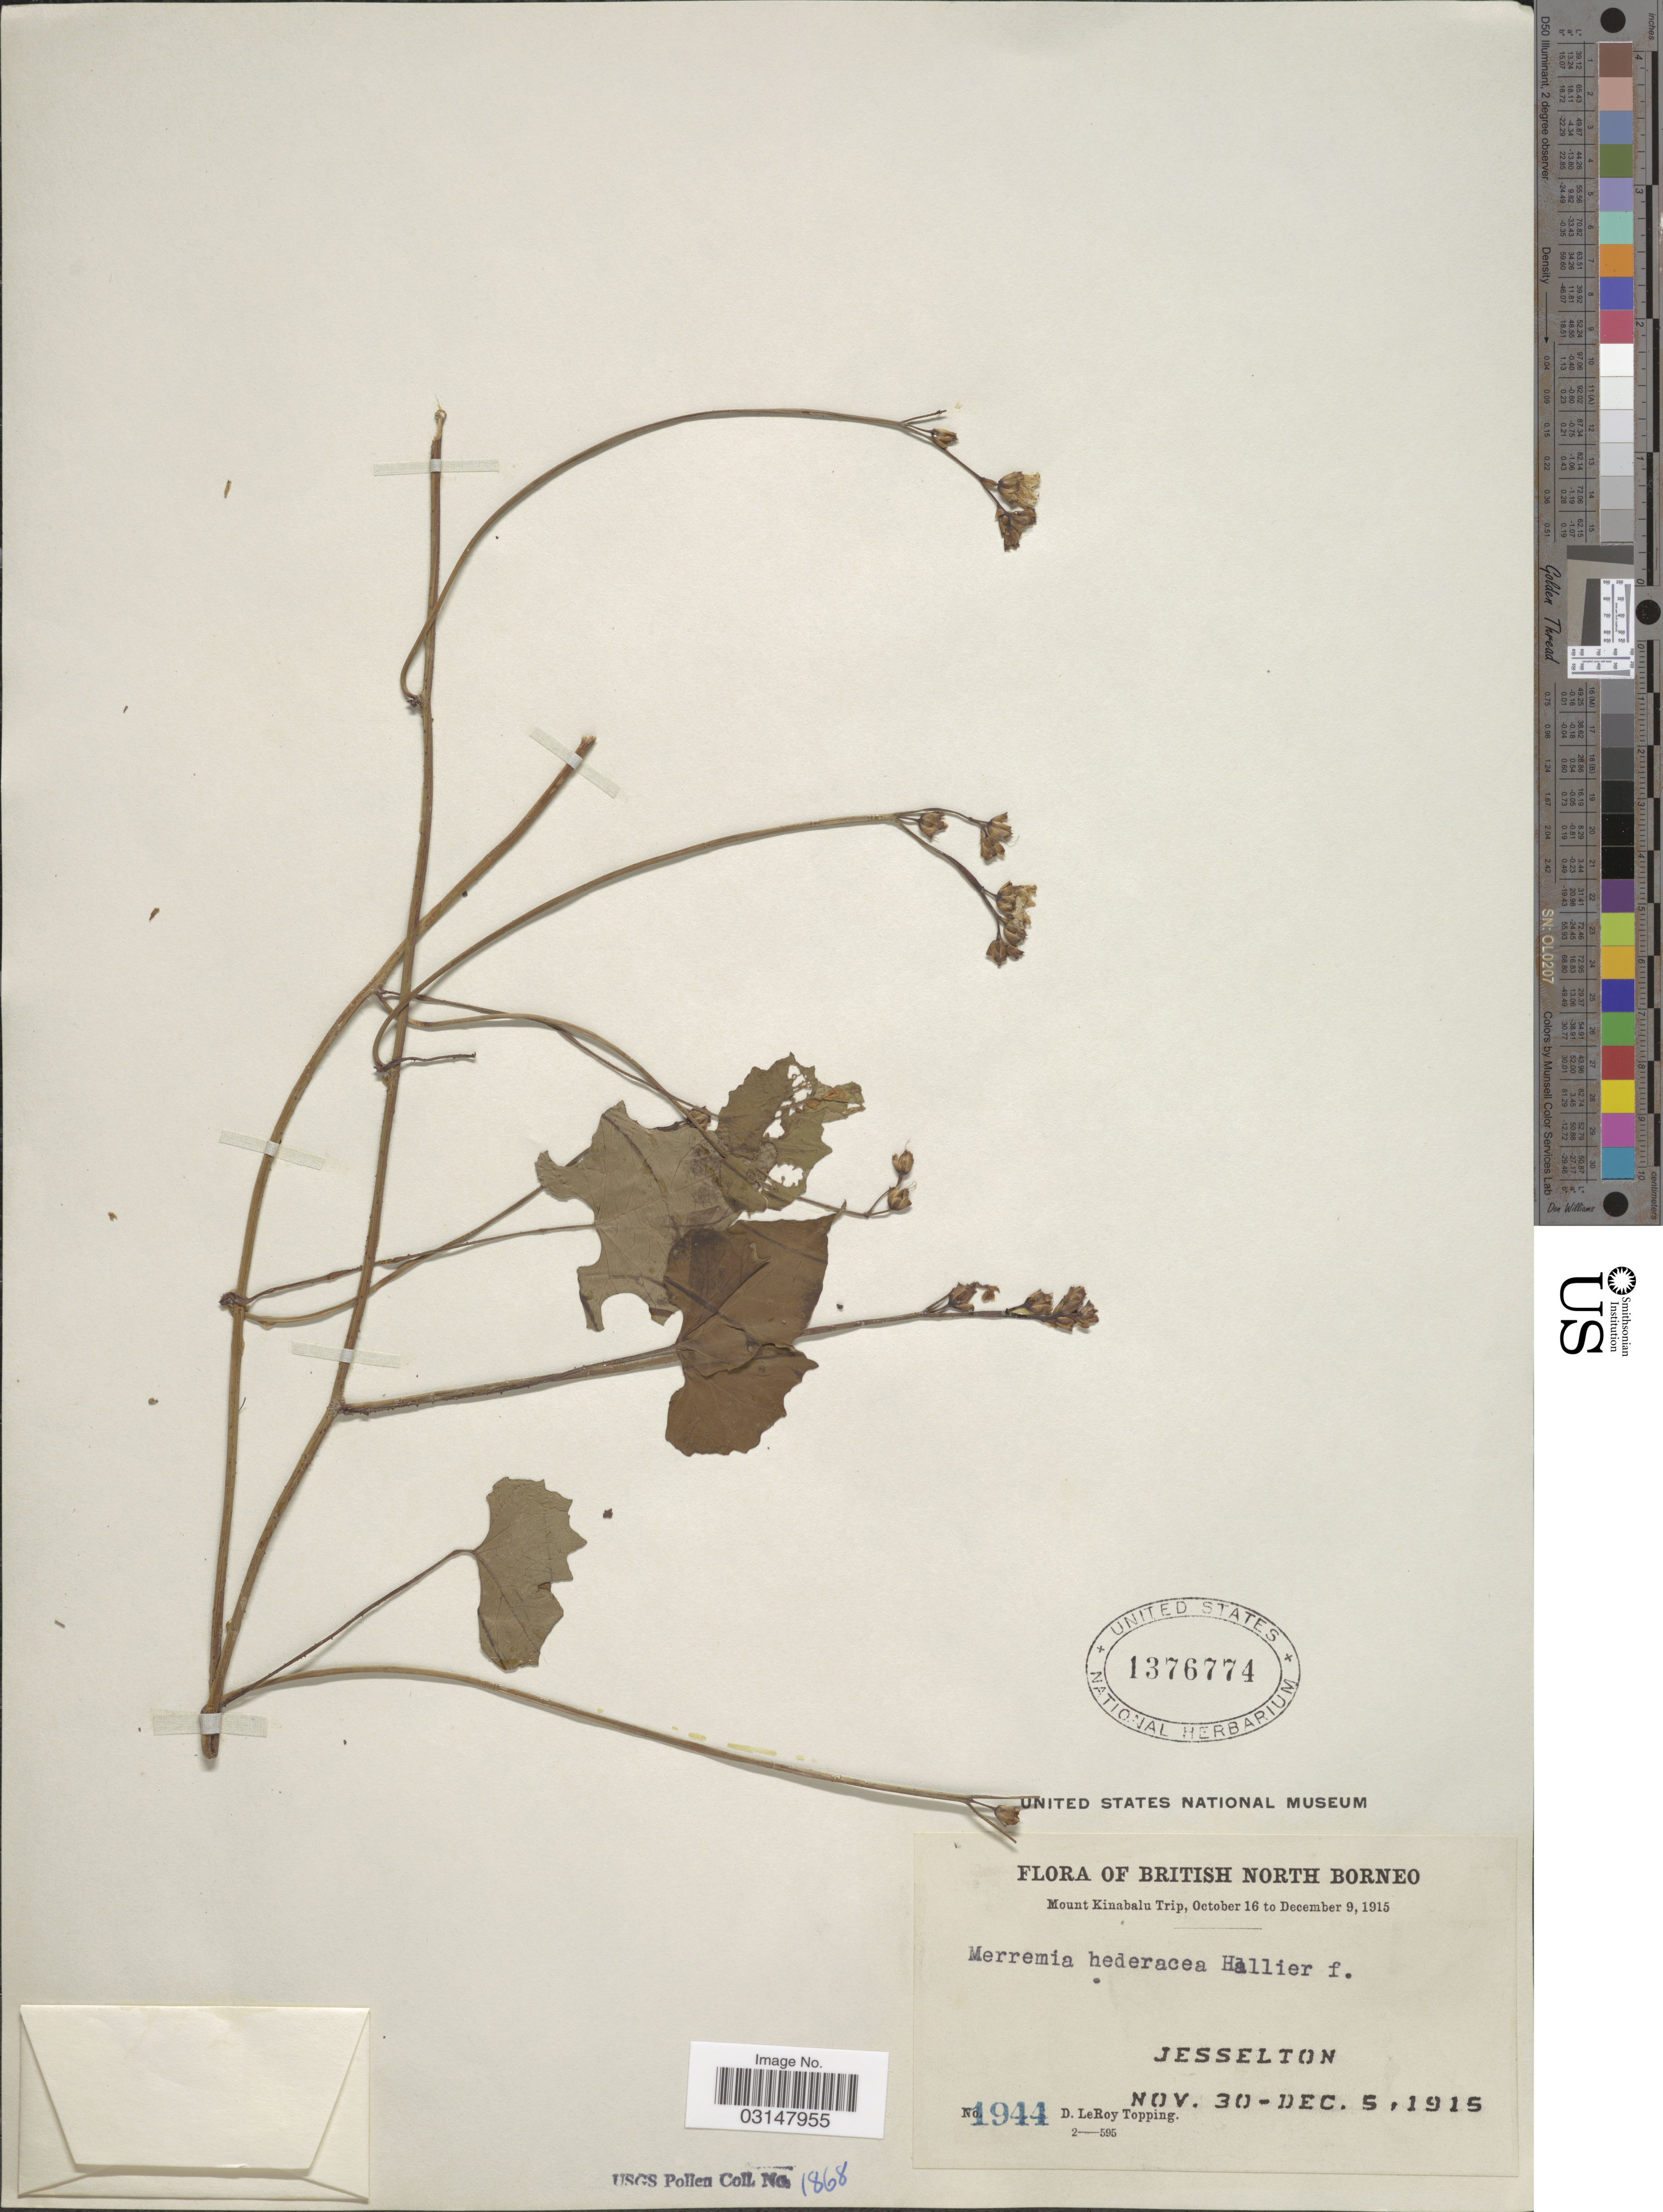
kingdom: Plantae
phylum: Tracheophyta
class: Magnoliopsida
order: Solanales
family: Convolvulaceae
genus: Merremia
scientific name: Merremia hederacea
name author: (Burm. f.) Hallier f.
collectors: D. L. Topping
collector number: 1944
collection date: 1915-11-30/1915-12-05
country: Malaysia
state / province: Sabah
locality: British North Borneo. Jesselton. Mount Kinabalu.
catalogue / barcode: US 1376774